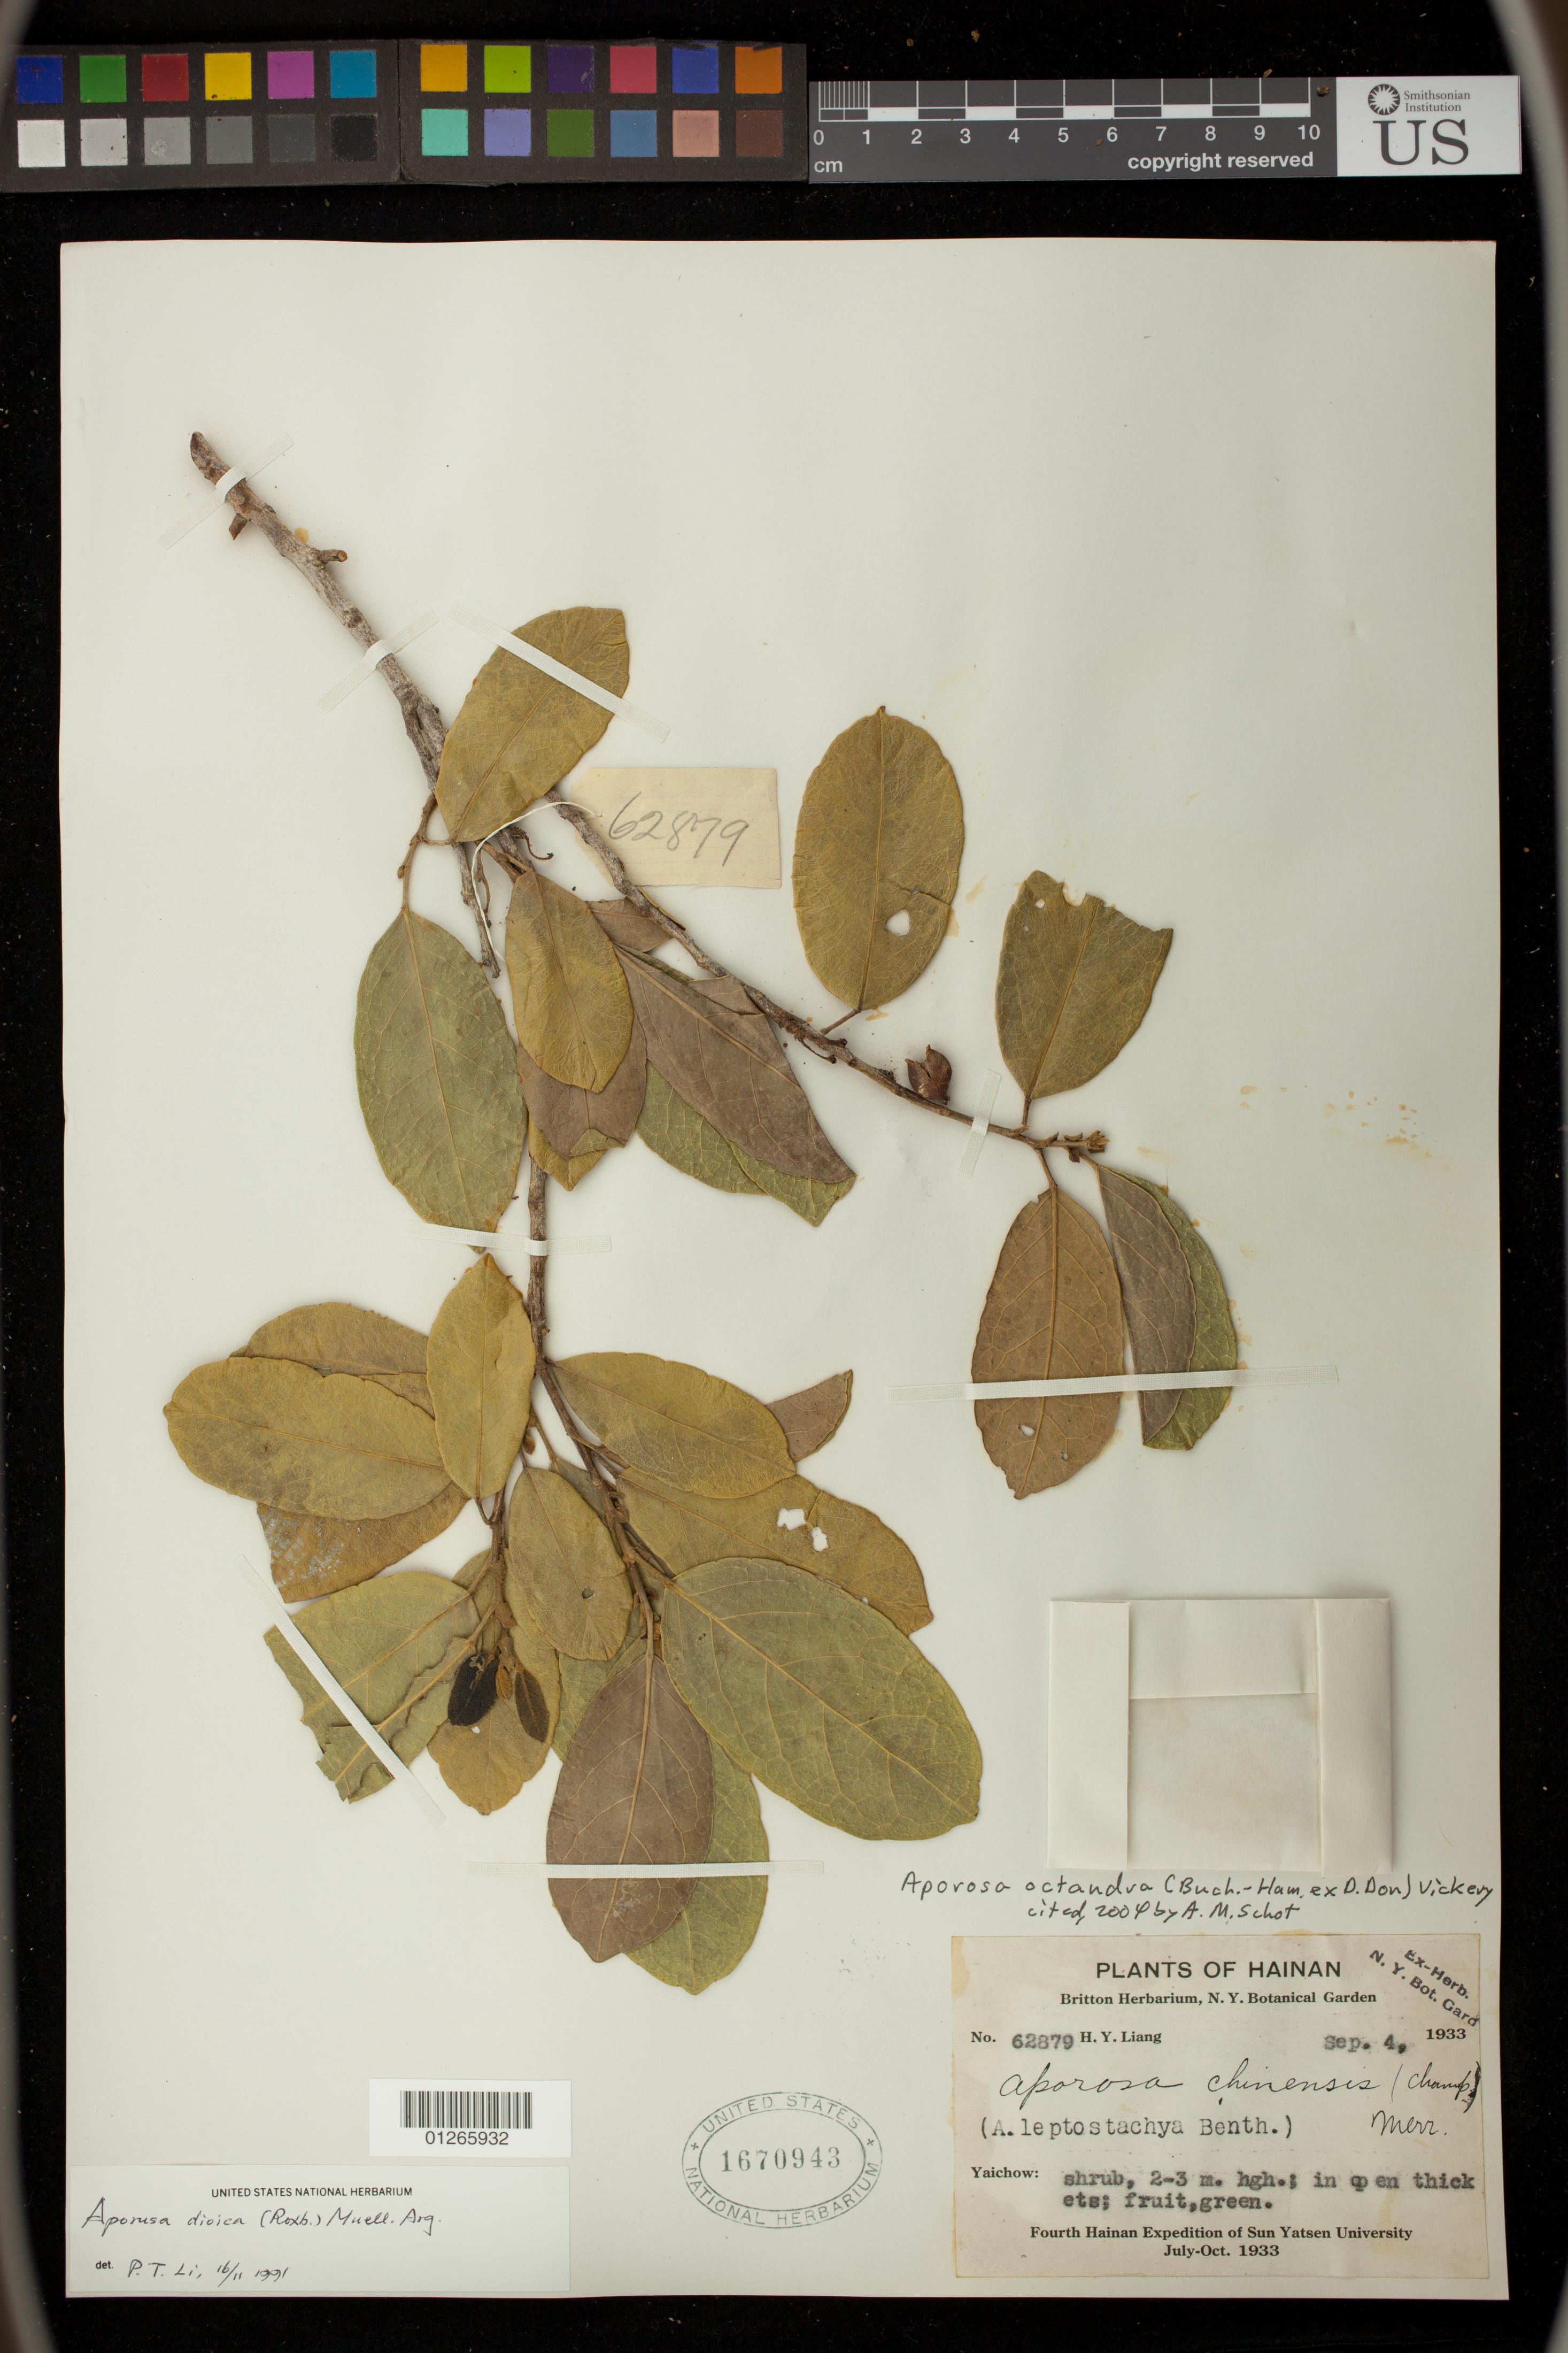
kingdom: Plantae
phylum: Tracheophyta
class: Magnoliopsida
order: Malpighiales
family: Phyllanthaceae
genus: Aporosa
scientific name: Aporosa octandra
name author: (Buch.-Ham. & D. Don) Vickery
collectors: H. Y. Liang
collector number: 62879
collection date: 1933-09-04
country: China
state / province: Hainan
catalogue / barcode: US 1670943